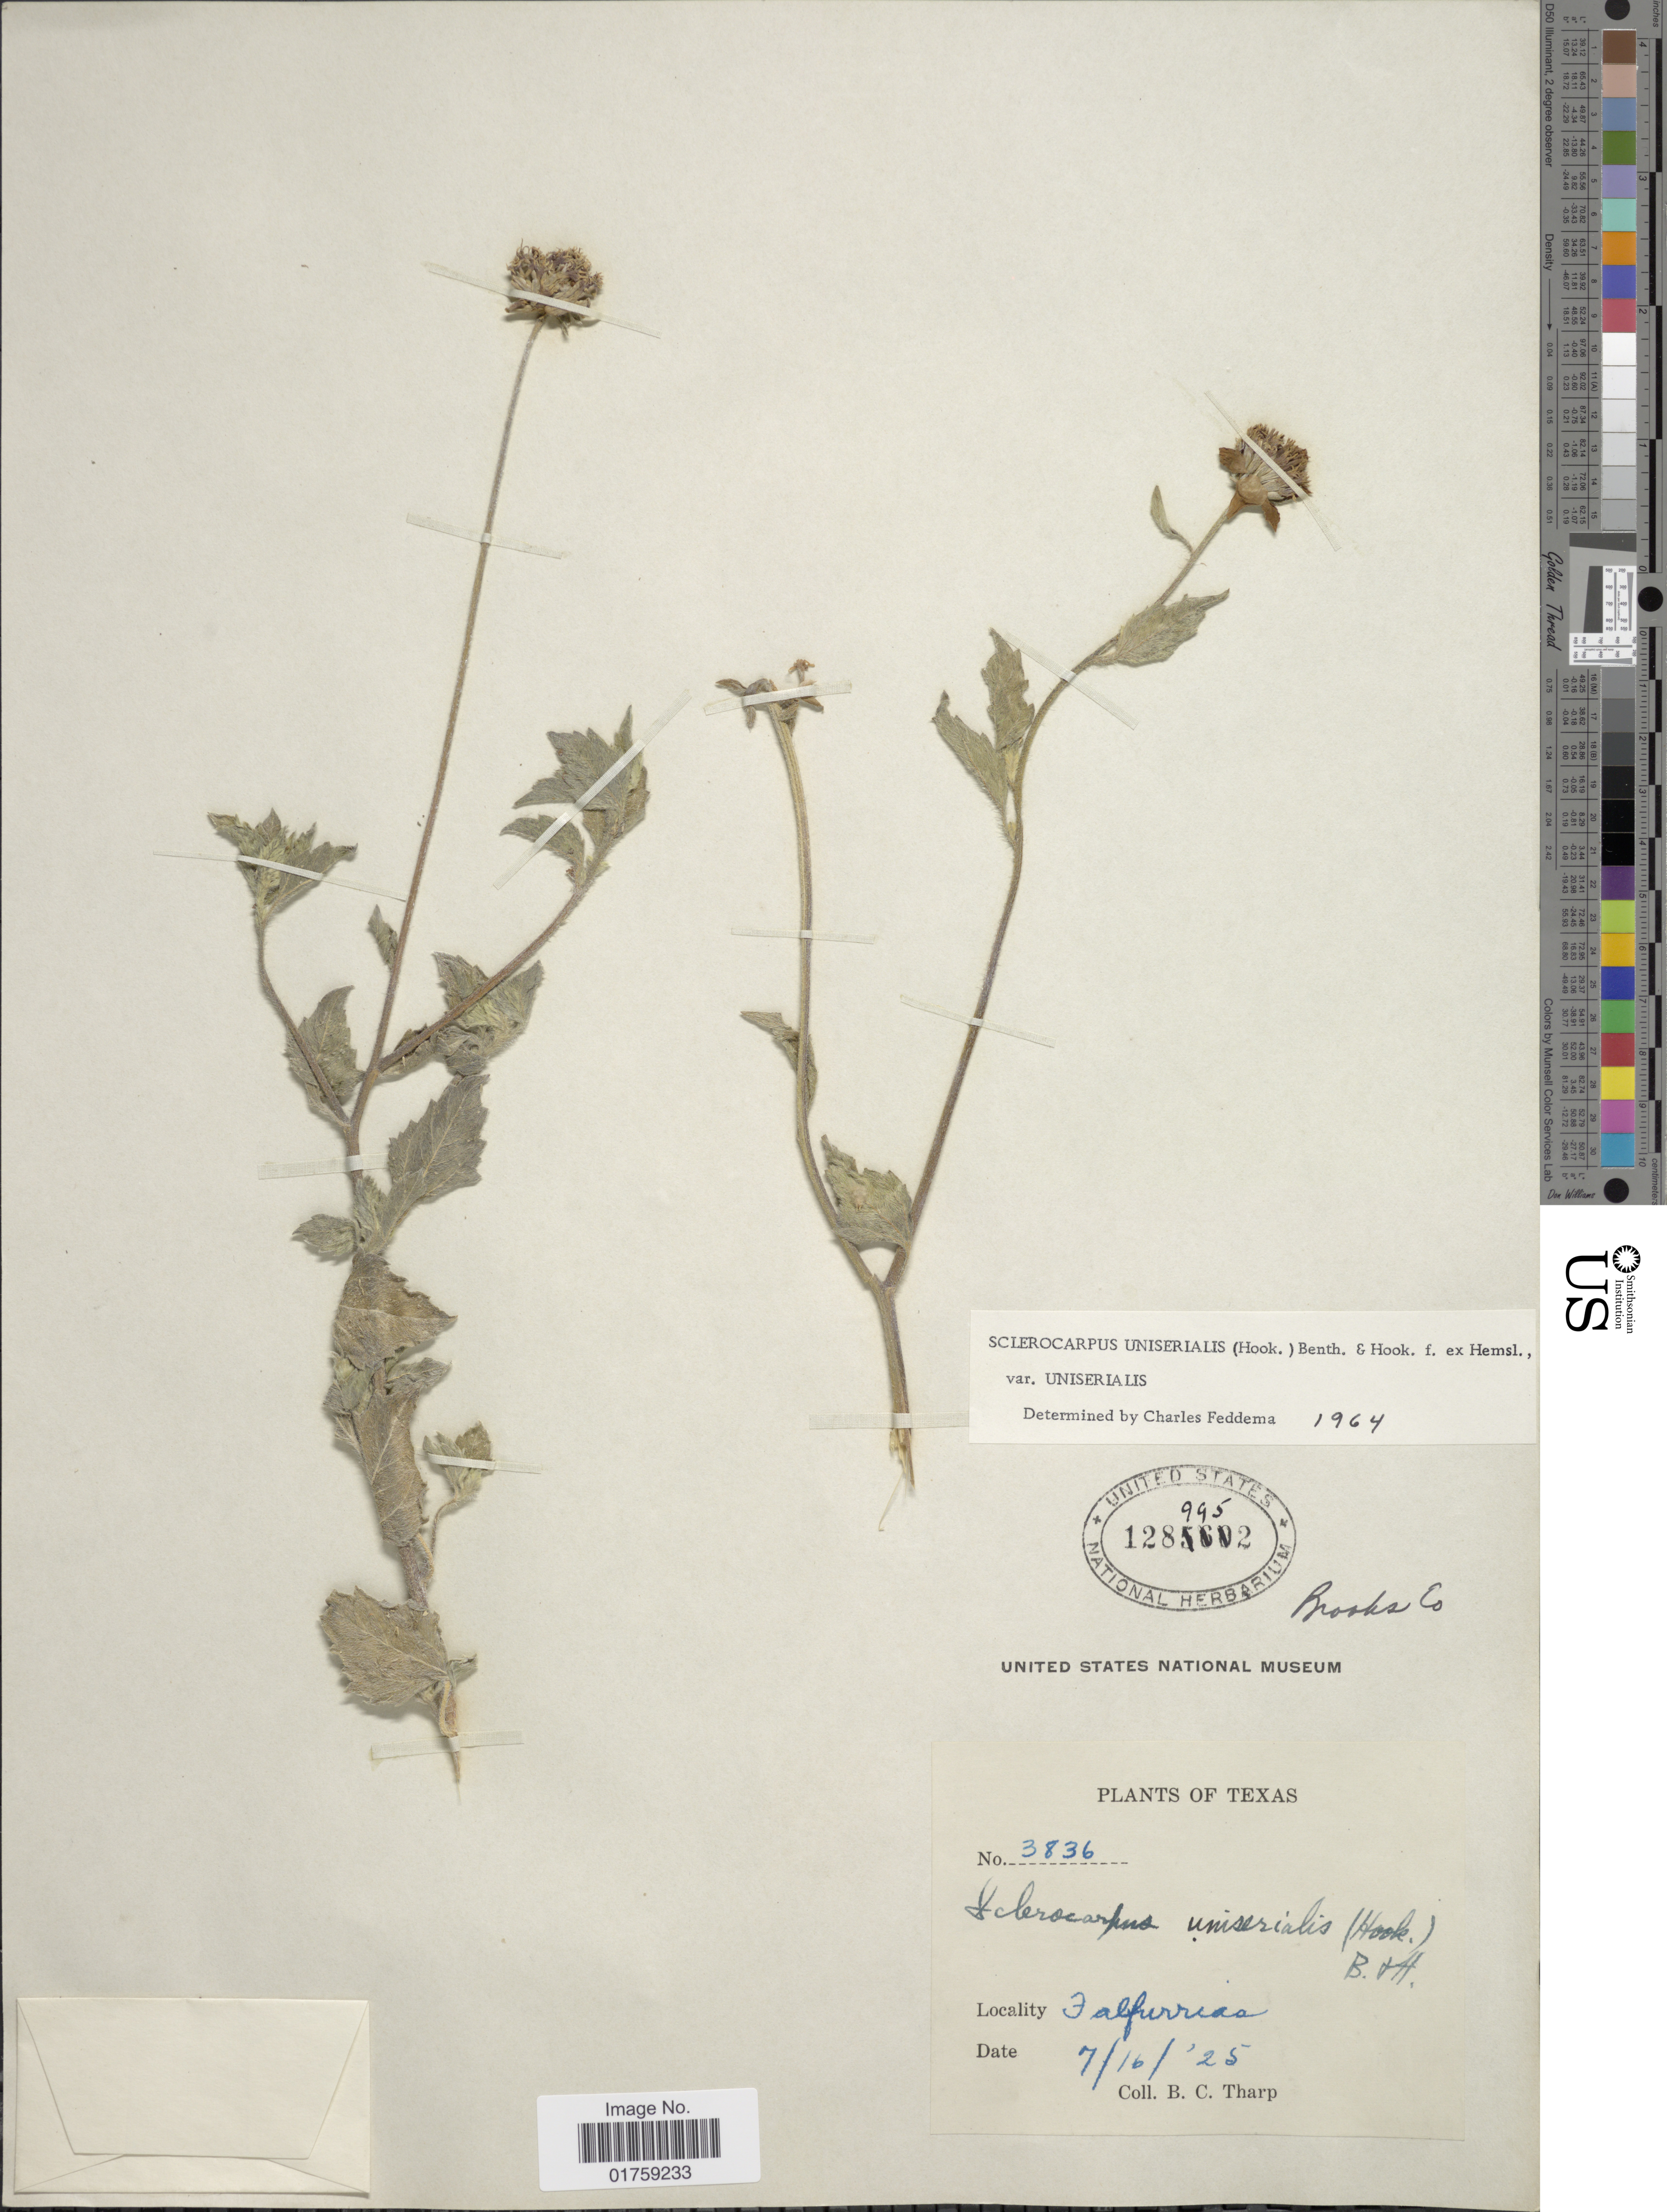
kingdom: Plantae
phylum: Tracheophyta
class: Magnoliopsida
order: Asterales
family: Asteraceae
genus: Sclerocarpus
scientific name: Sclerocarpus uniserialis var. uniserialis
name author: (Hook.) Benth. & Hook. f. ex Hemsl.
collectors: B. C. Tharp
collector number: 3836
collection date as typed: Transcribed d/m/y: 7/10/25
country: United States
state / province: Texas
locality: Texas. Falfurrias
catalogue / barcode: US 128945